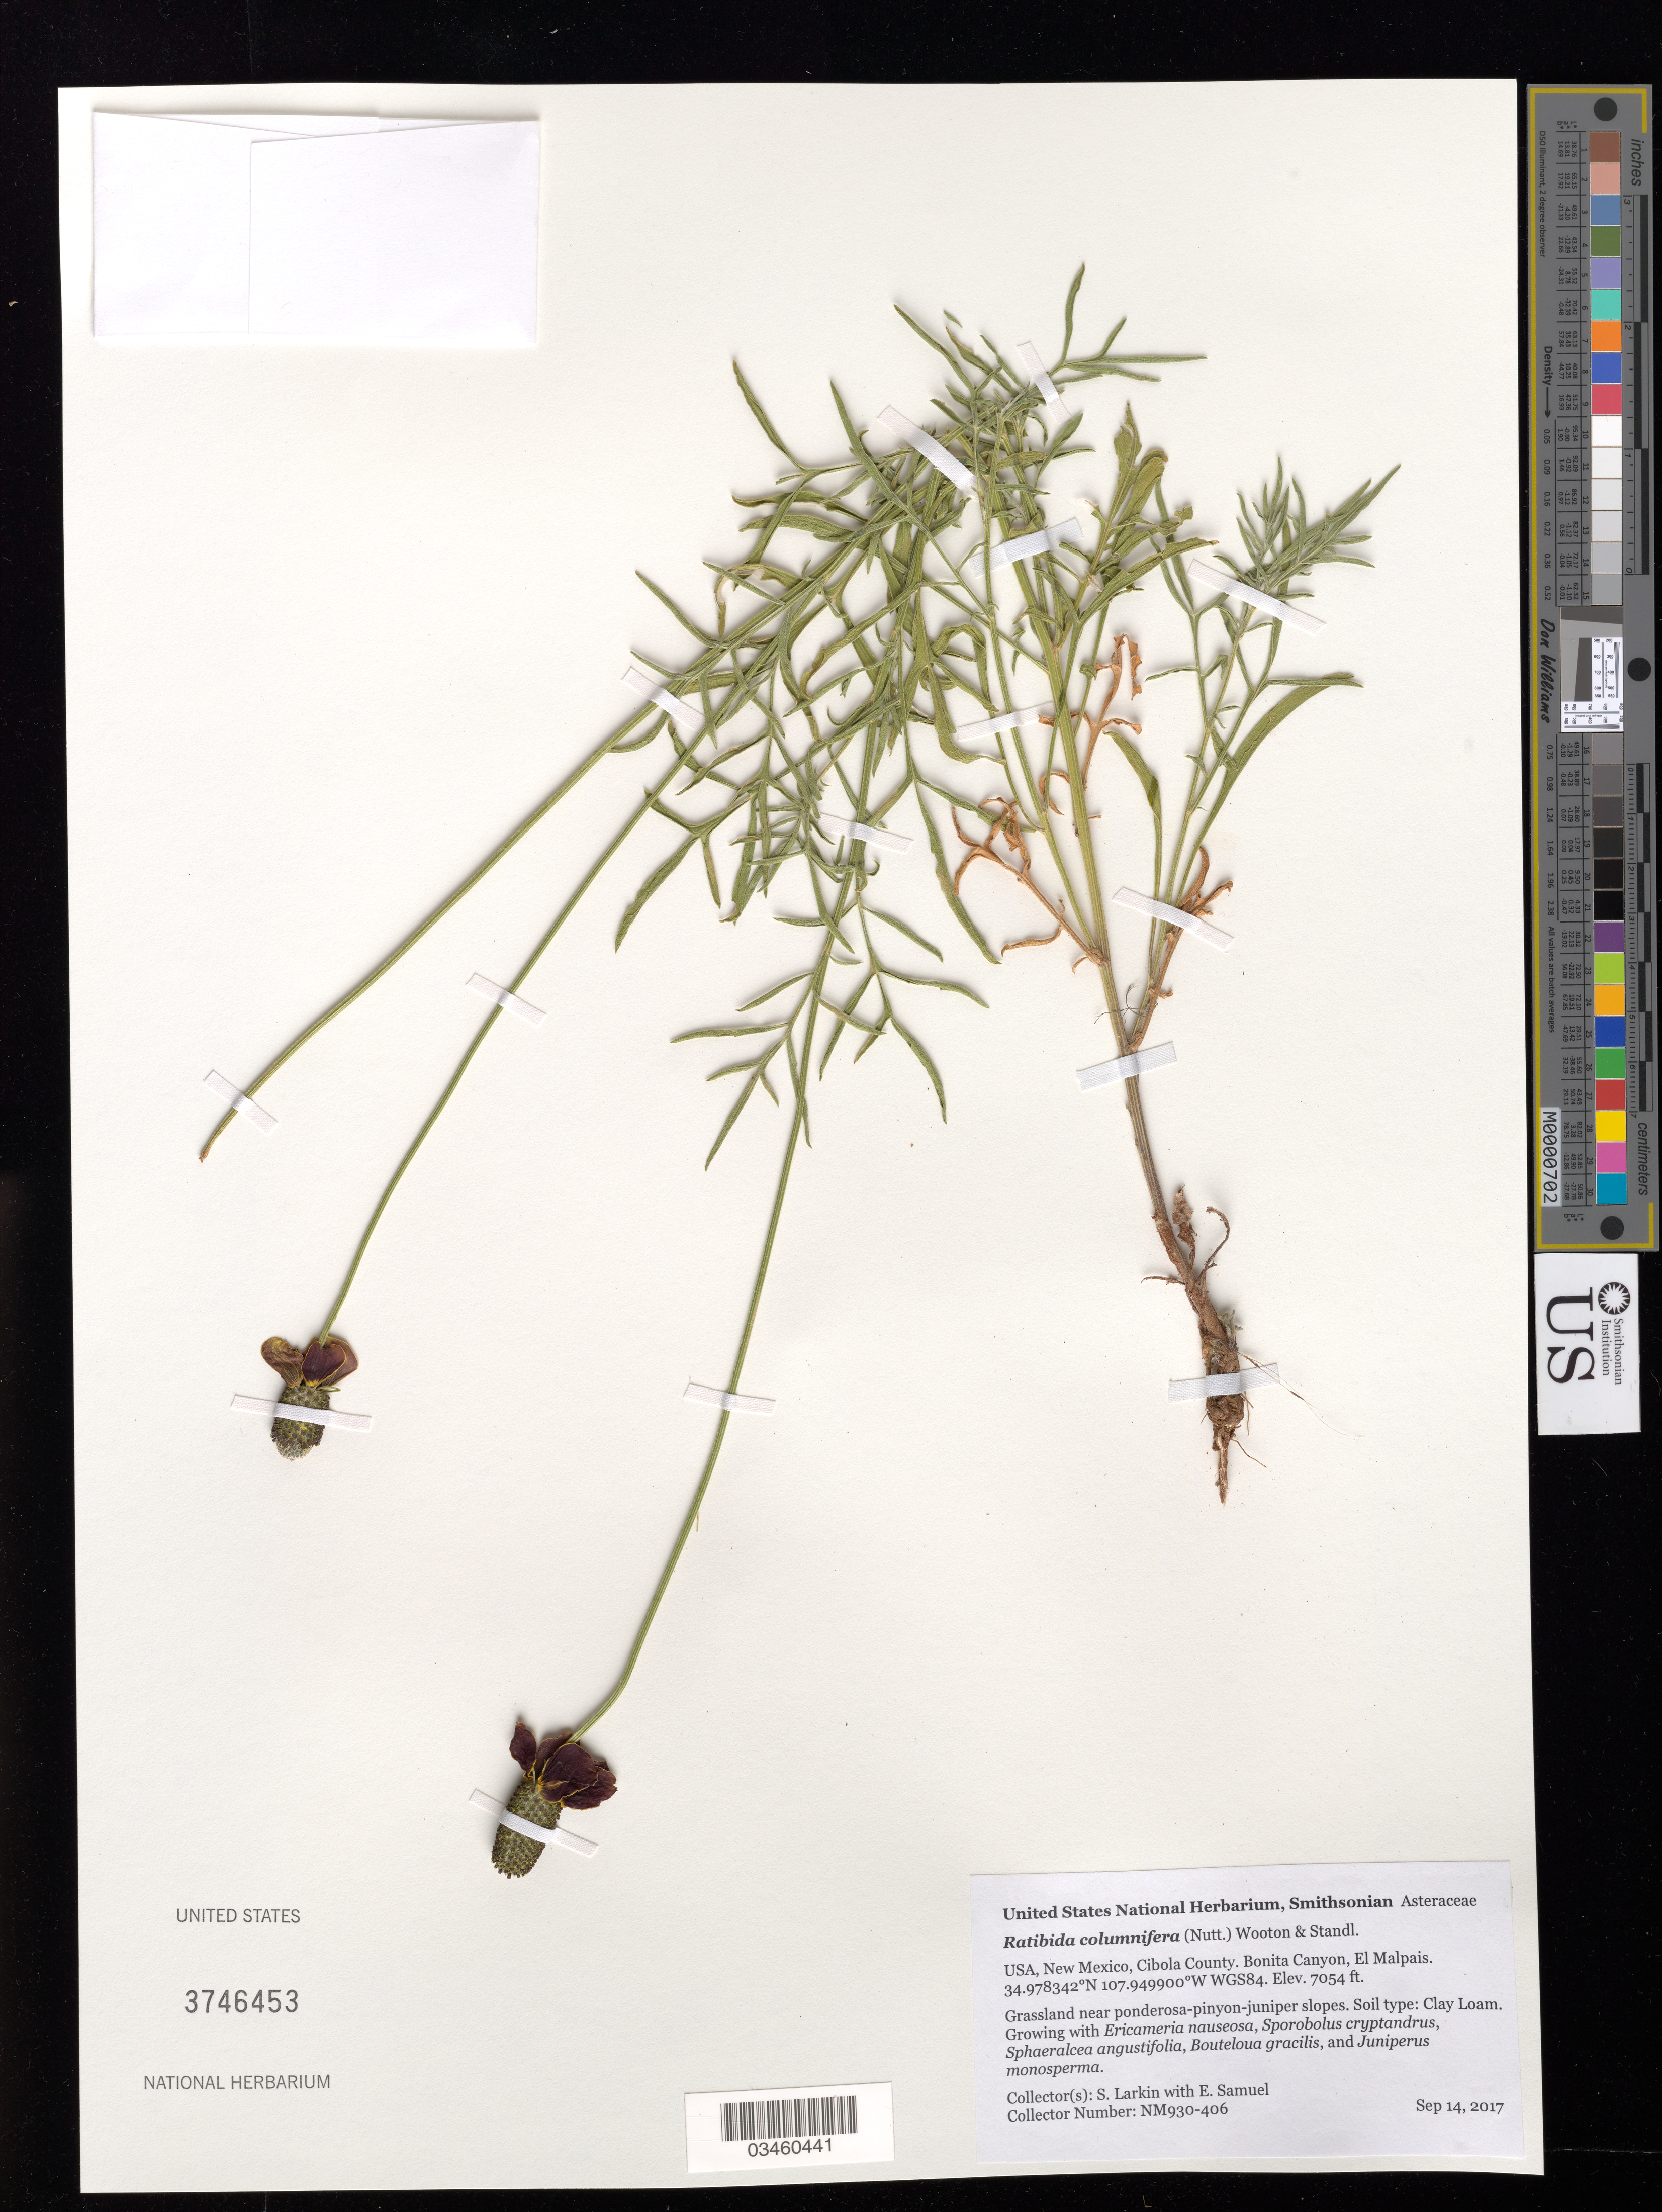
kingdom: Plantae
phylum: Tracheophyta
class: Magnoliopsida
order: Asterales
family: Asteraceae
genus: Ratibida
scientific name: Ratibida columnifera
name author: (Nutt.) Wooton & Standl.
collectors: S. Larkin & E. Samuel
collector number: NM930-406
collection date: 2017-09-14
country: United States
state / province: New Mexico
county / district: Cibola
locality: El Malpais, Bonita Canyon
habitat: Grassland near ponderosa-pinyon-juniper slopes. Clay Loam.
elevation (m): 2150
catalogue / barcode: US 3746453